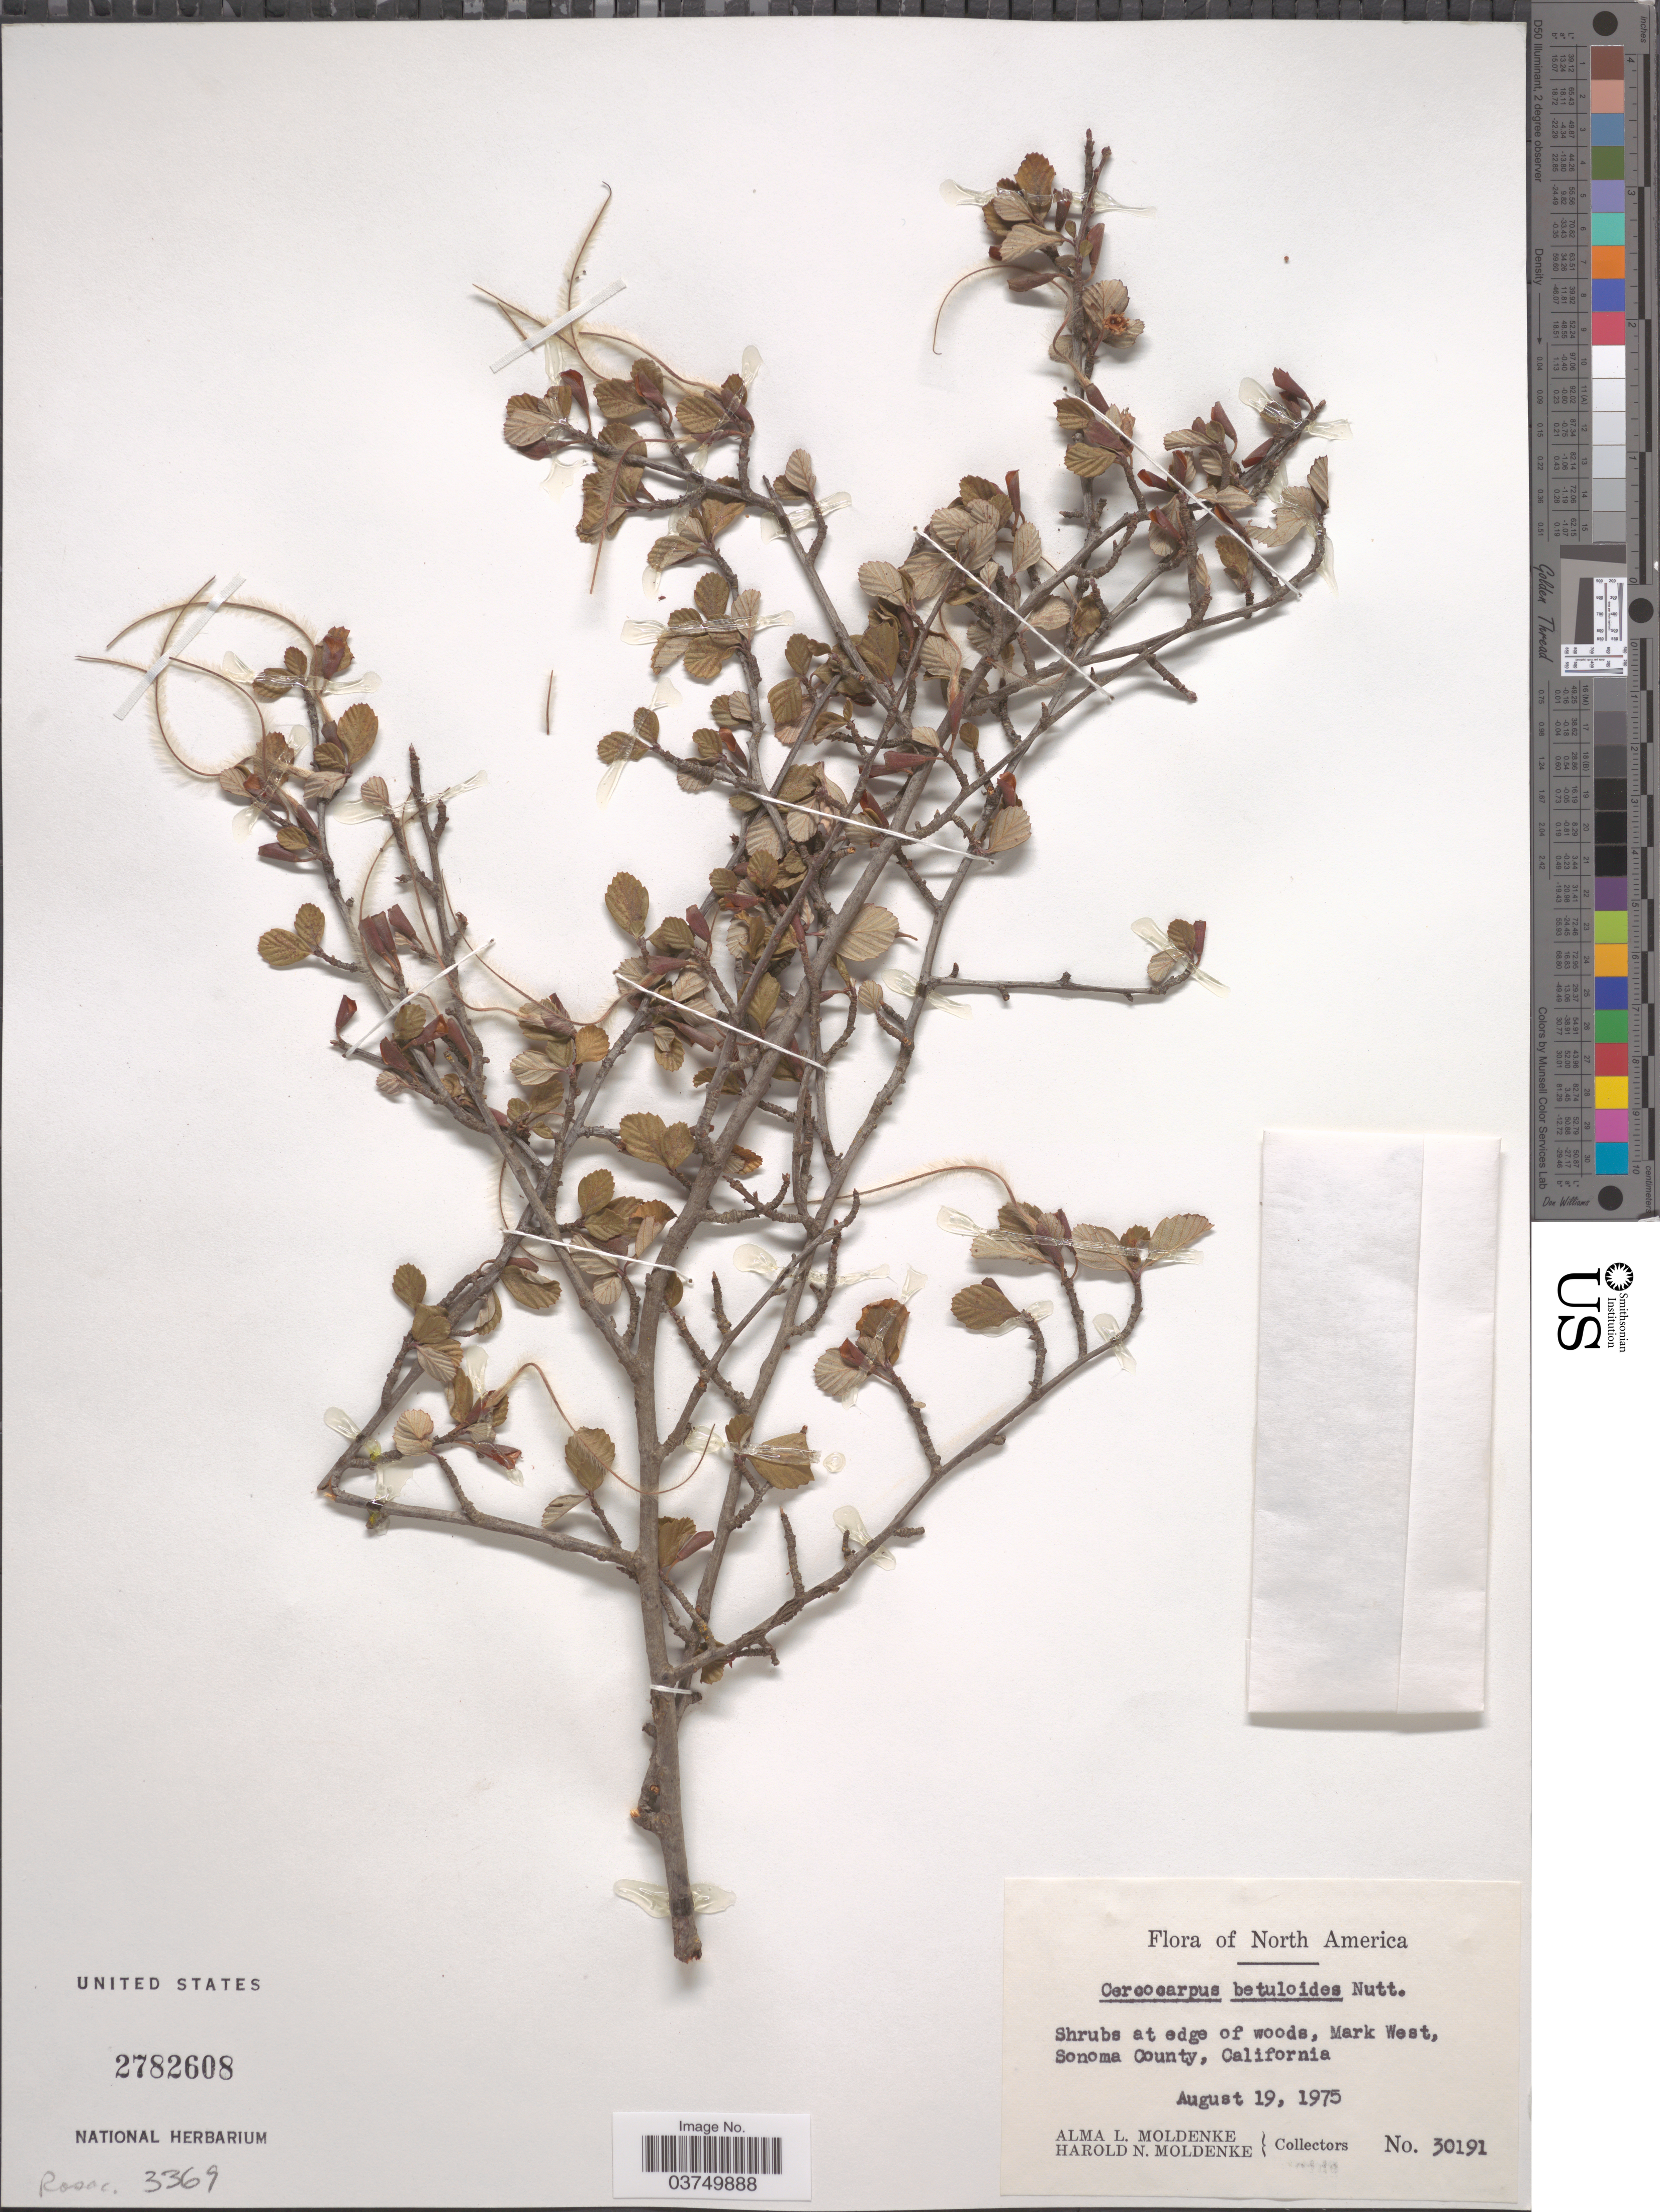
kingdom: Plantae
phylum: Tracheophyta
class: Magnoliopsida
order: Rosales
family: Rosaceae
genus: Cercocarpus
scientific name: Cercocarpus betuloides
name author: Nutt.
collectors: A. L. Moldenke & H. N. Moldenke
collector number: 30191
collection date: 1975-08-19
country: United States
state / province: California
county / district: Sonoma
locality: Shrubs at edge of woods, Mark West, Sonoma County.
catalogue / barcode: US 2782608